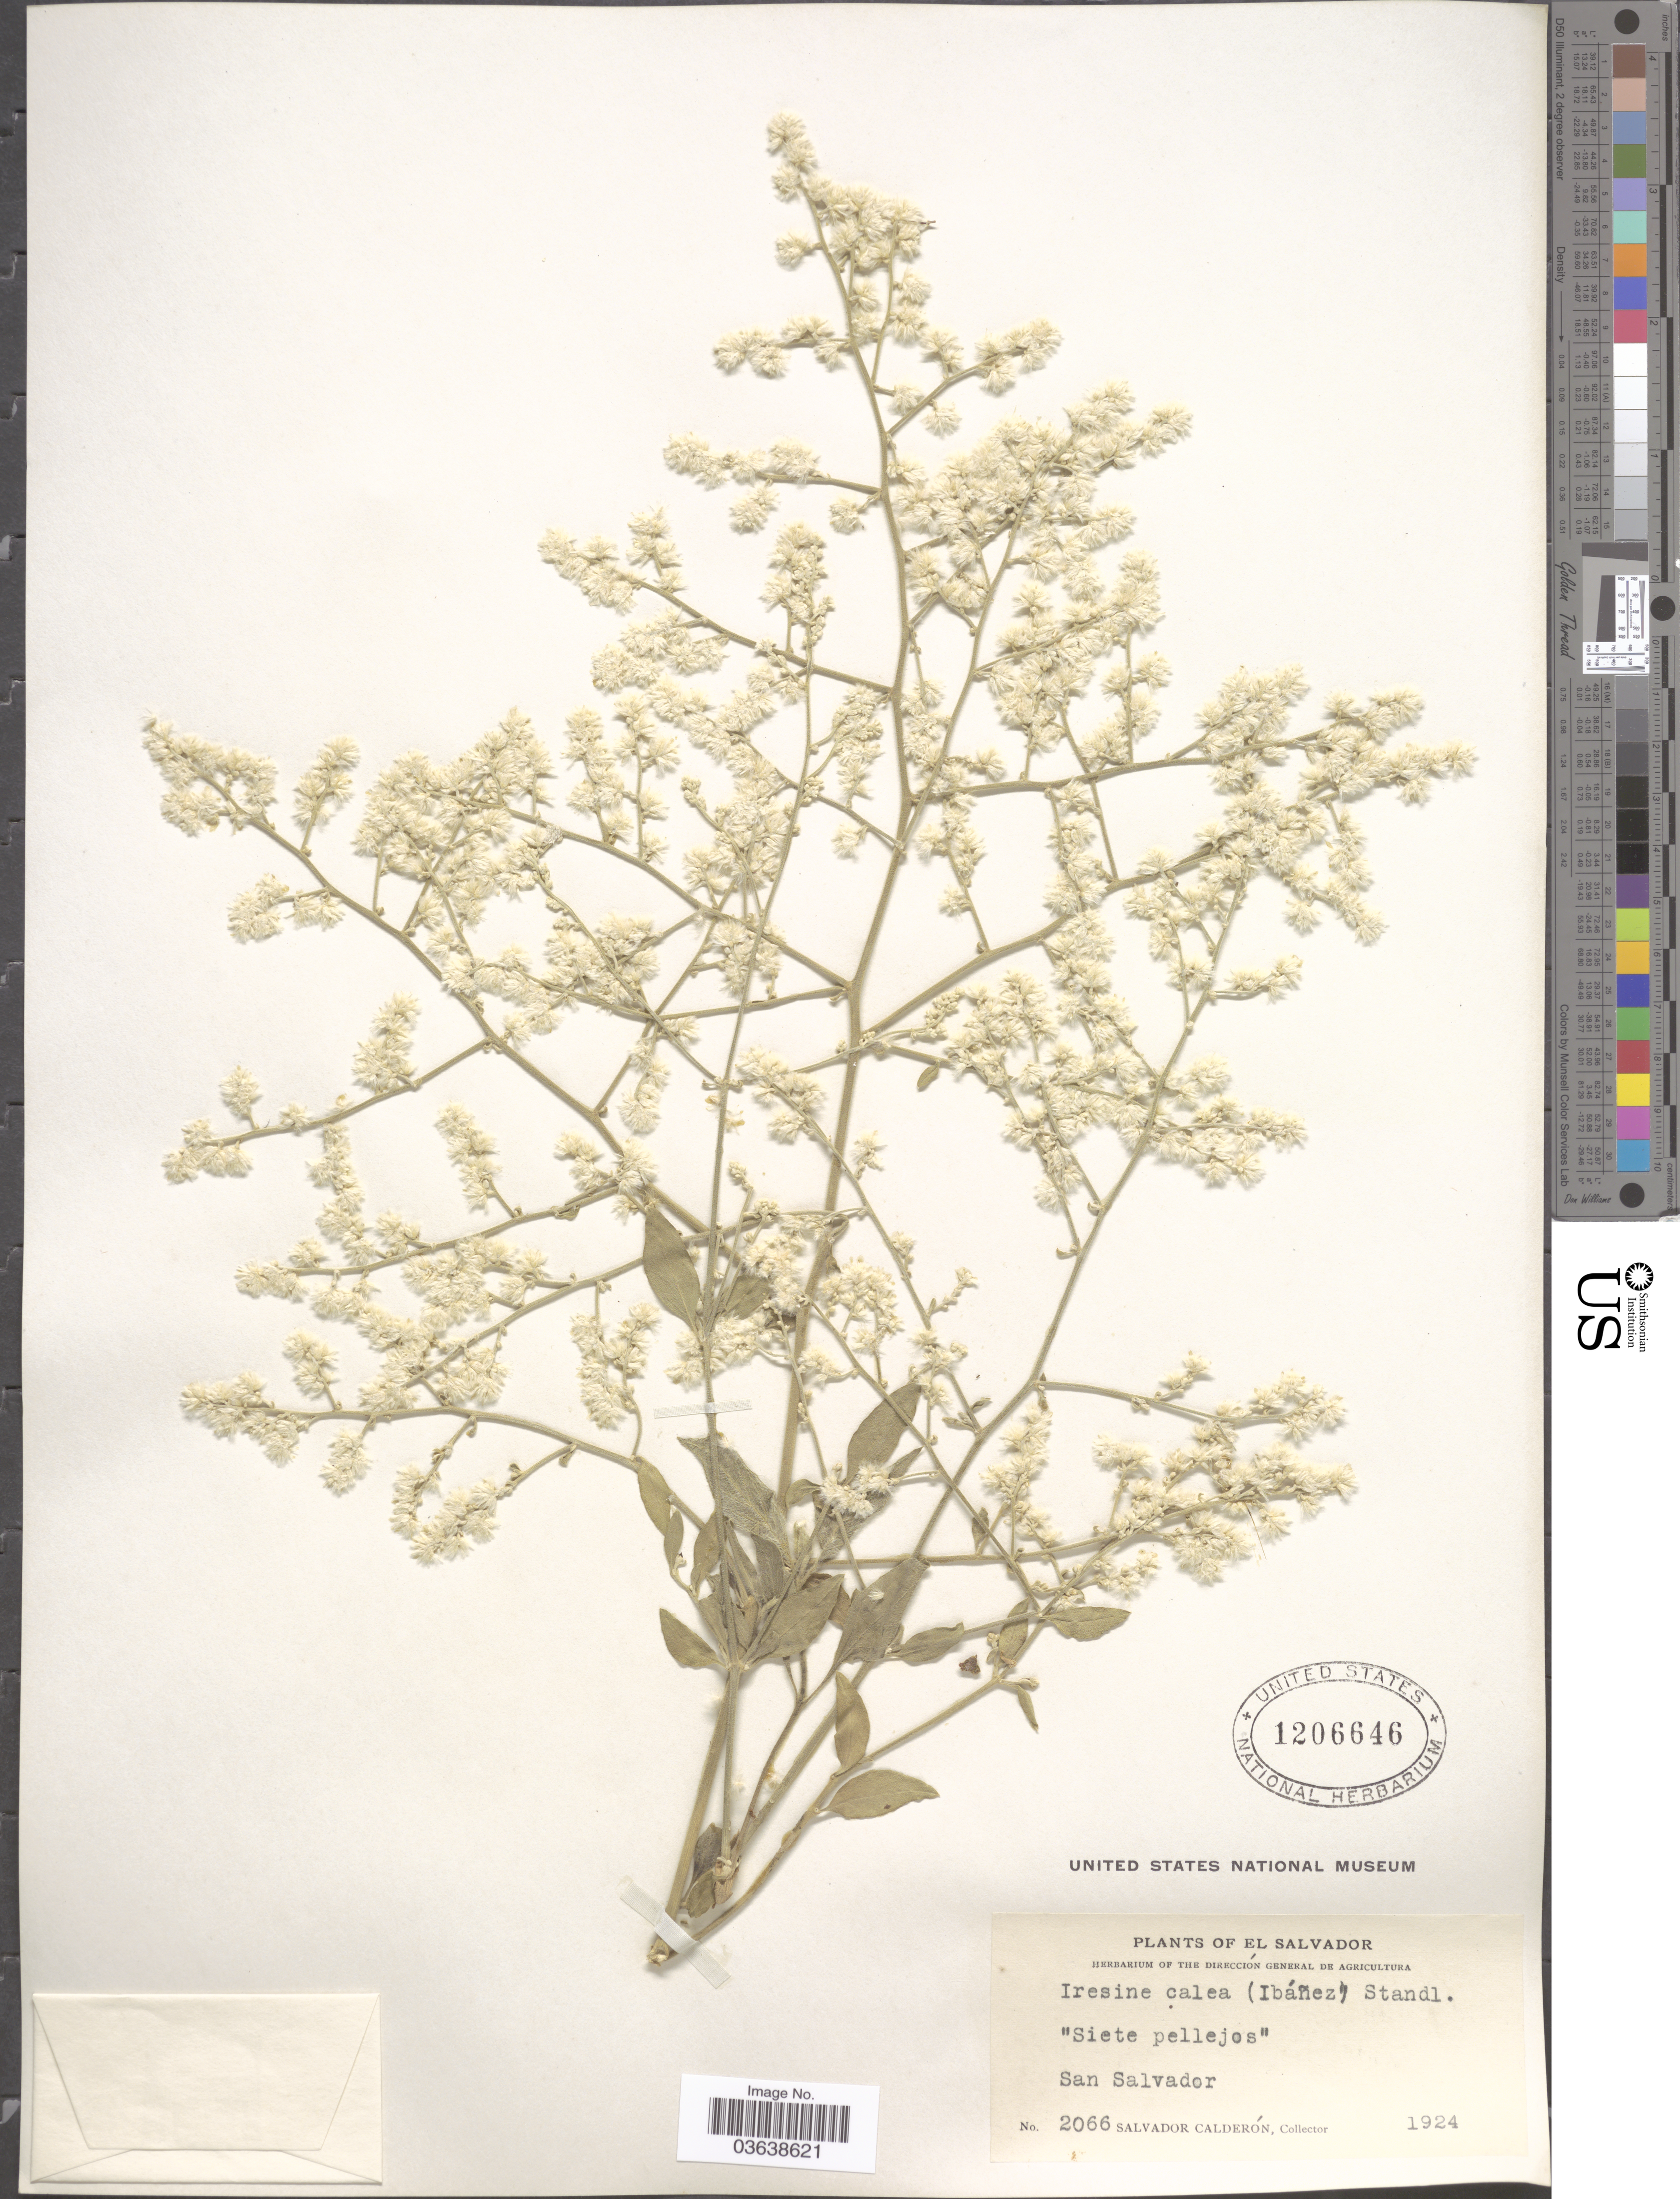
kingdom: Plantae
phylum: Tracheophyta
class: Magnoliopsida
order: Caryophyllales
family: Amaranthaceae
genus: Iresine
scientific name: Iresine calea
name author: (Ibáñez) Standl.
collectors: S. Calderón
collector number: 2066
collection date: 1924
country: El Salvador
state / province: San Salvador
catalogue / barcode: US 1206646